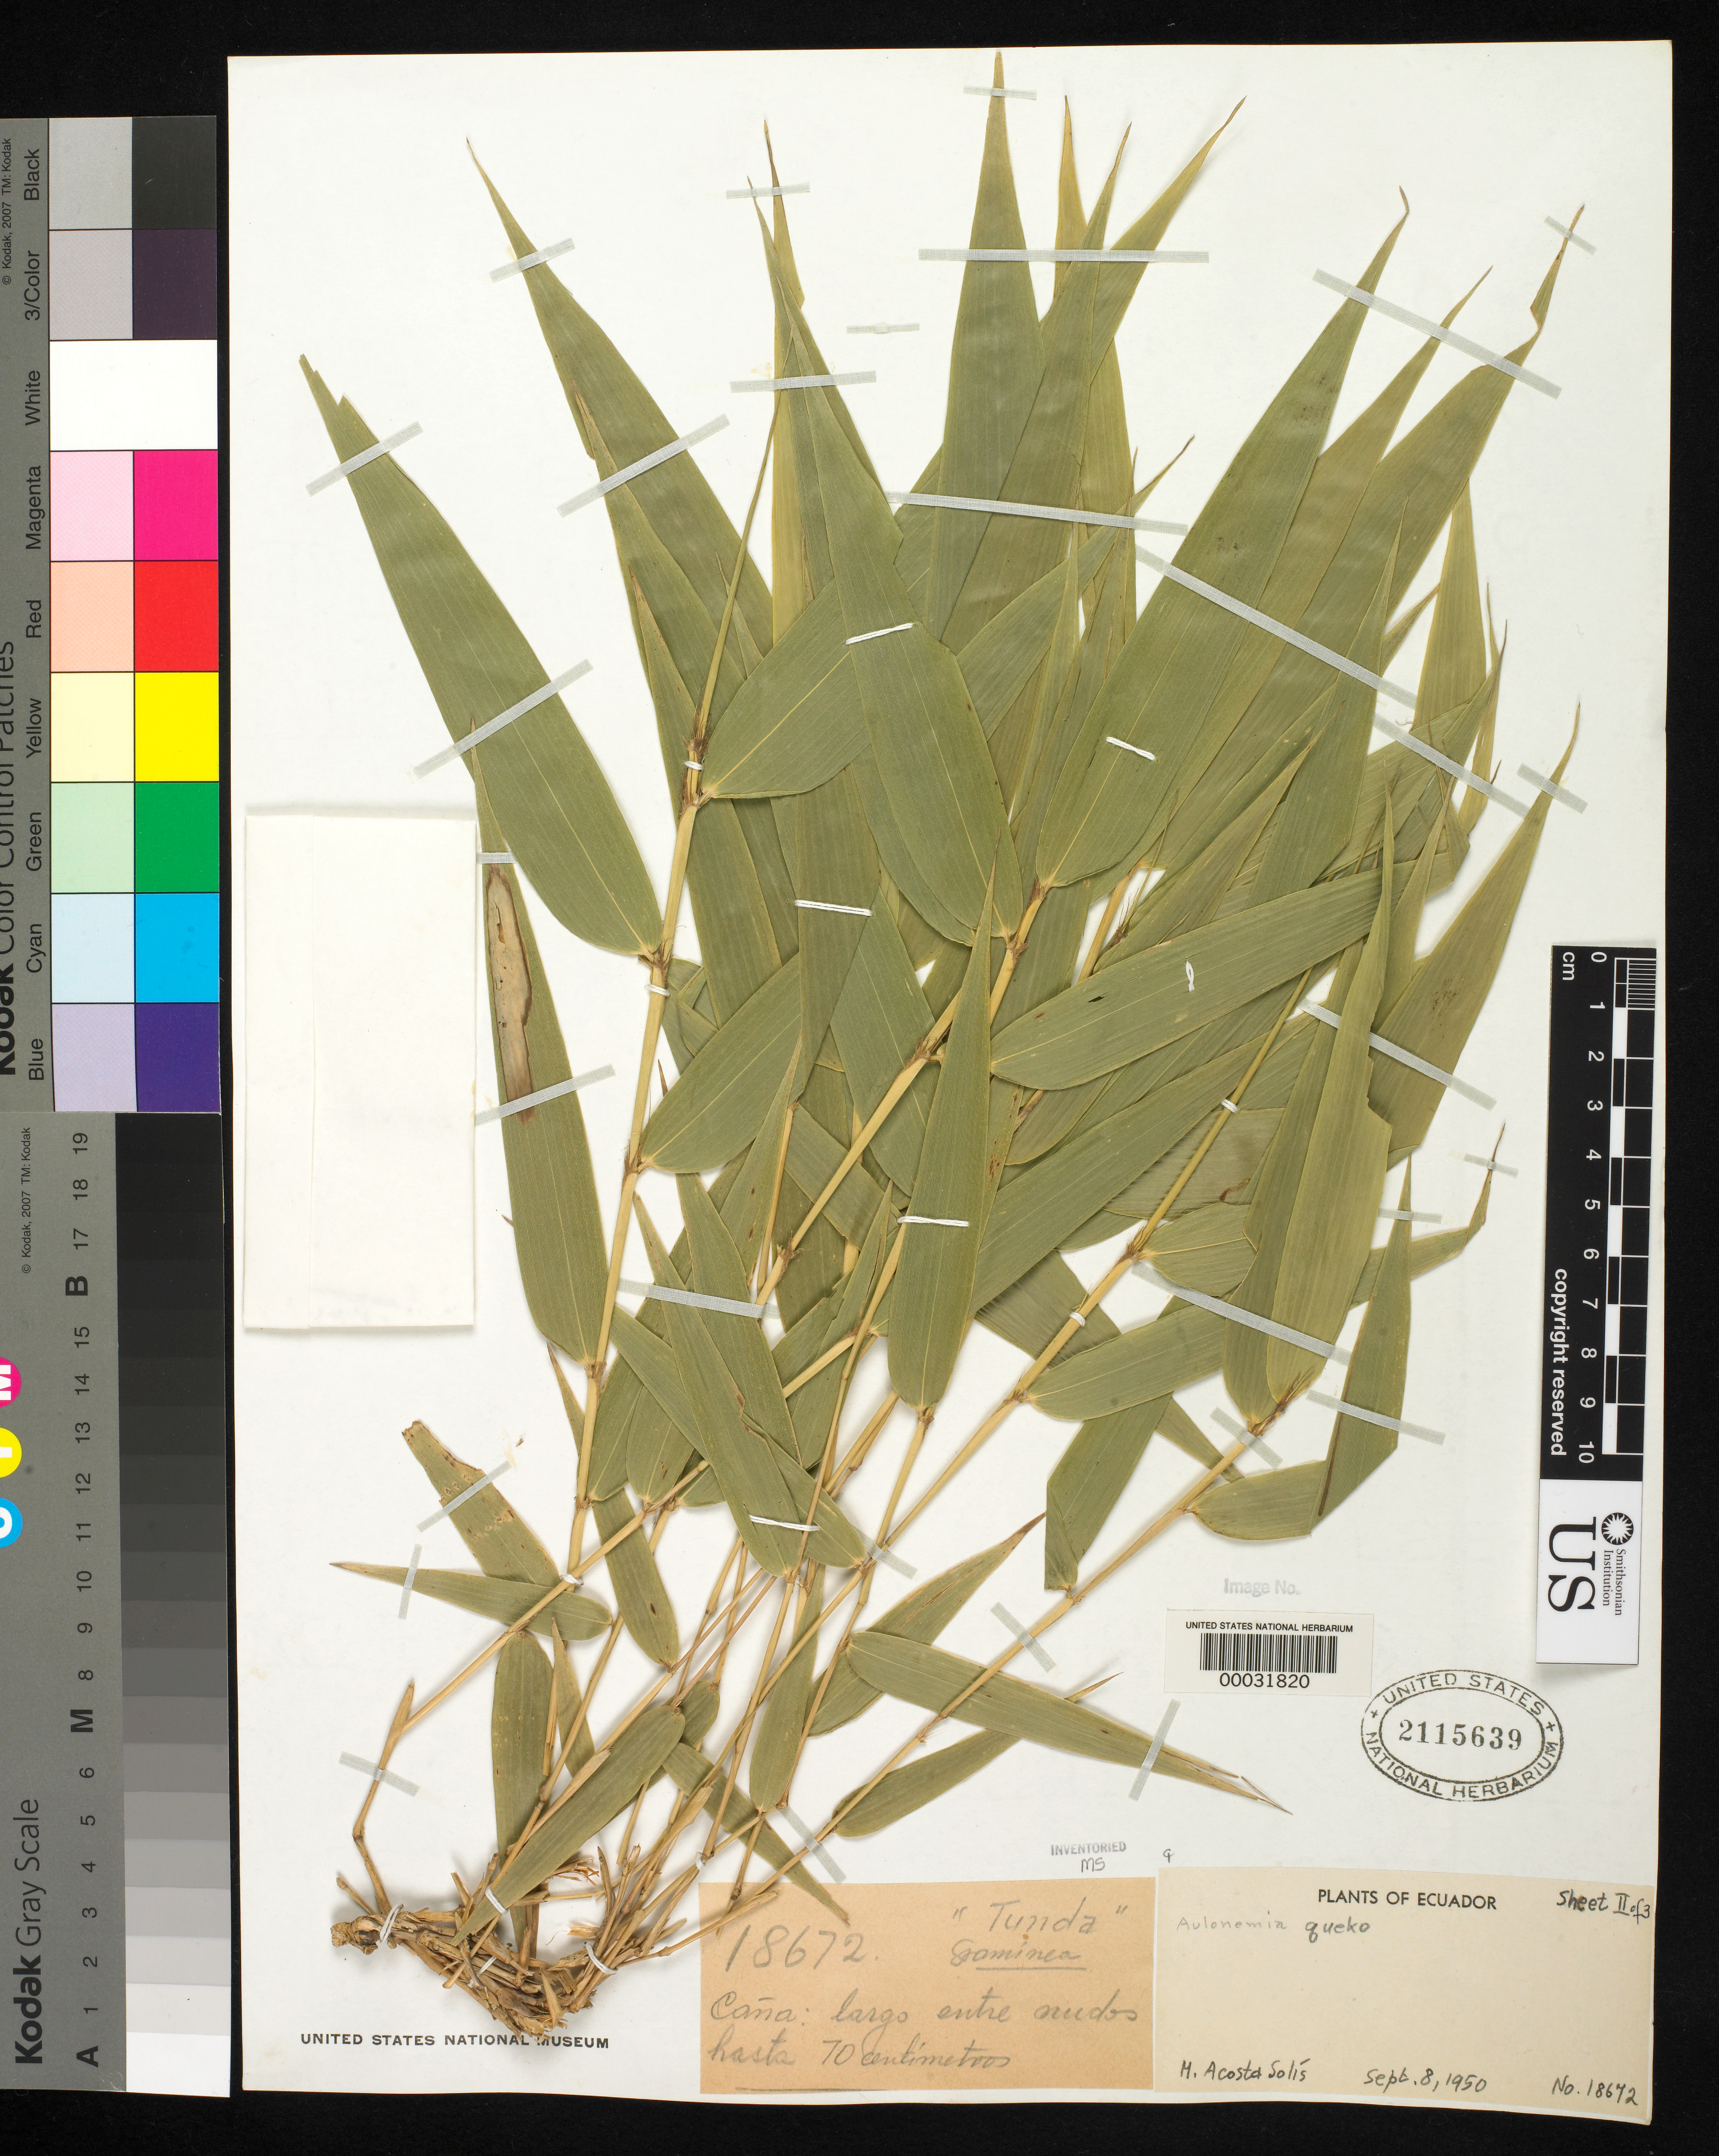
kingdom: Plantae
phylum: Tracheophyta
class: Liliopsida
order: Poales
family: Poaceae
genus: Aulonemia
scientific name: Aulonemia queko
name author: Goudot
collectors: M. Acosta Solis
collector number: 18672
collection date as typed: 08 Sep 1950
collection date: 1950-09-08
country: Ecuador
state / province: Imbabura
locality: Pan de Azucar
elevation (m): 2600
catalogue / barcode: US 2115639